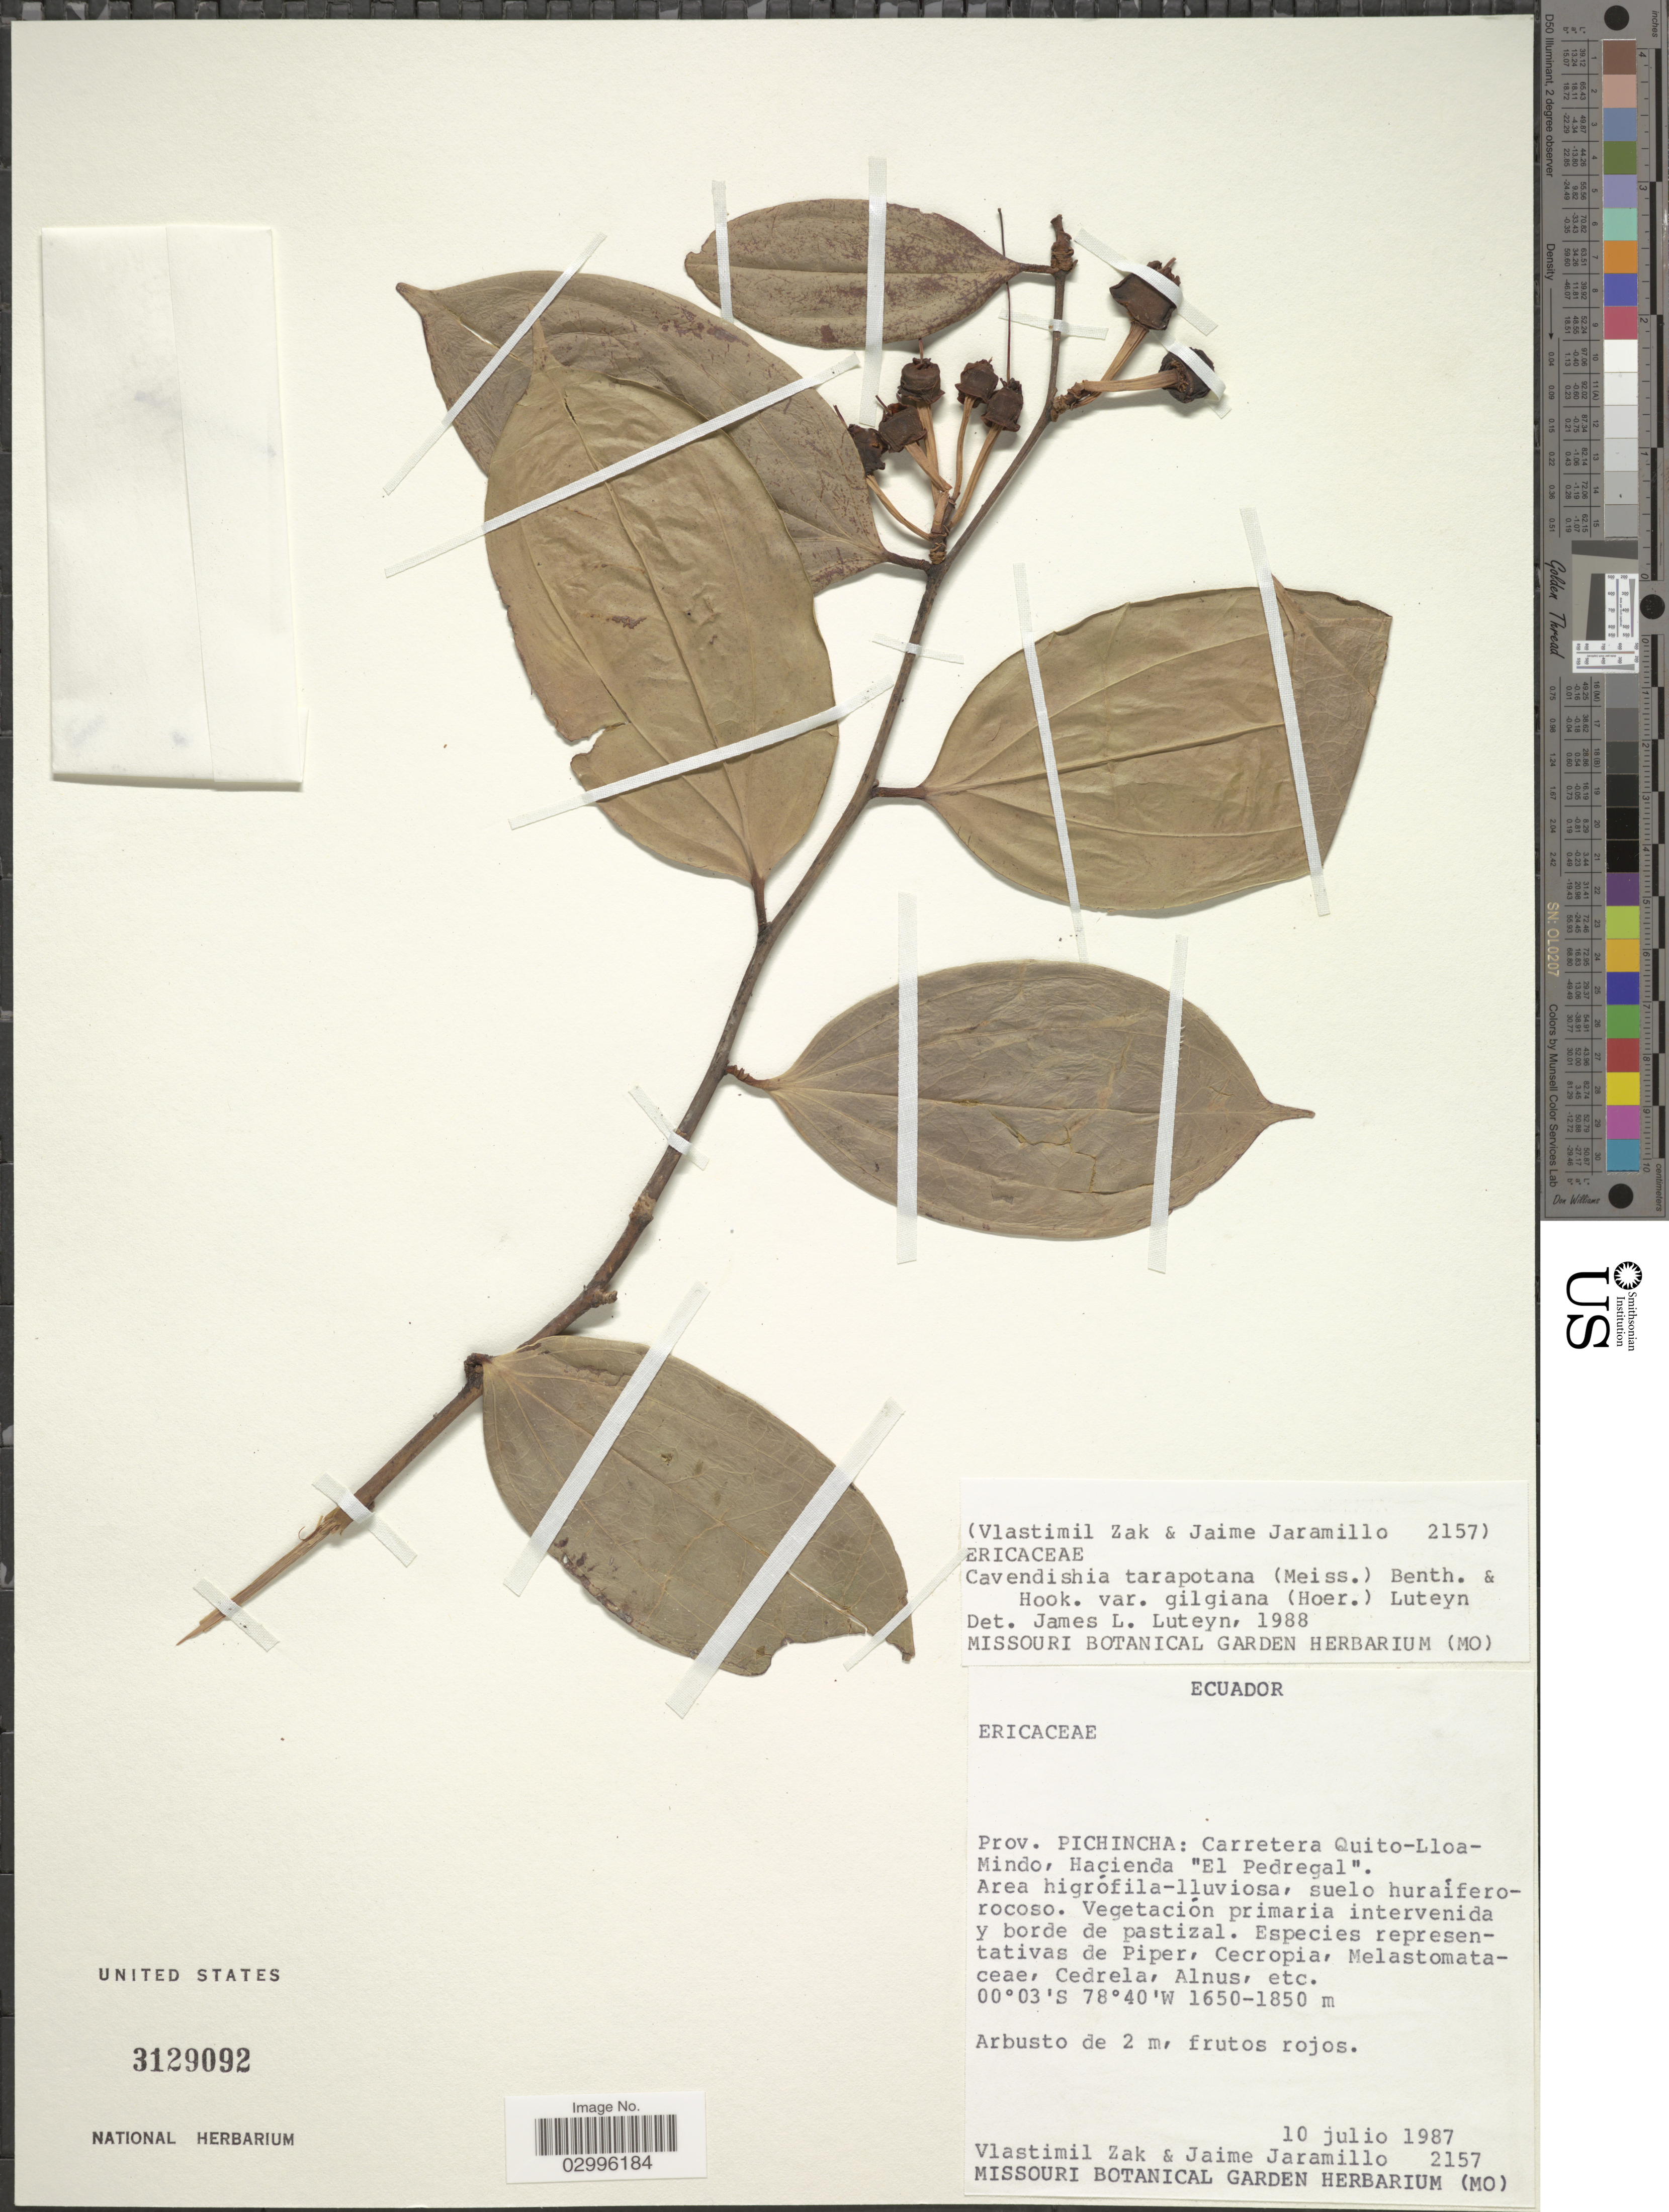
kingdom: Plantae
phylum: Tracheophyta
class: Magnoliopsida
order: Ericales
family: Ericaceae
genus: Cavendishia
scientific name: Cavendishia tarapotana var. gilgiana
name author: (Hoerold) Luteyn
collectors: V. Zak & J. Jaramillo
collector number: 2157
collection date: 1987-07-10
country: Ecuador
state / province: Pichincha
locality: Carretera Quito-Lloa-Mindo, Hacienda "El Pedregal".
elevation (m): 1650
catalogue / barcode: US 3129092